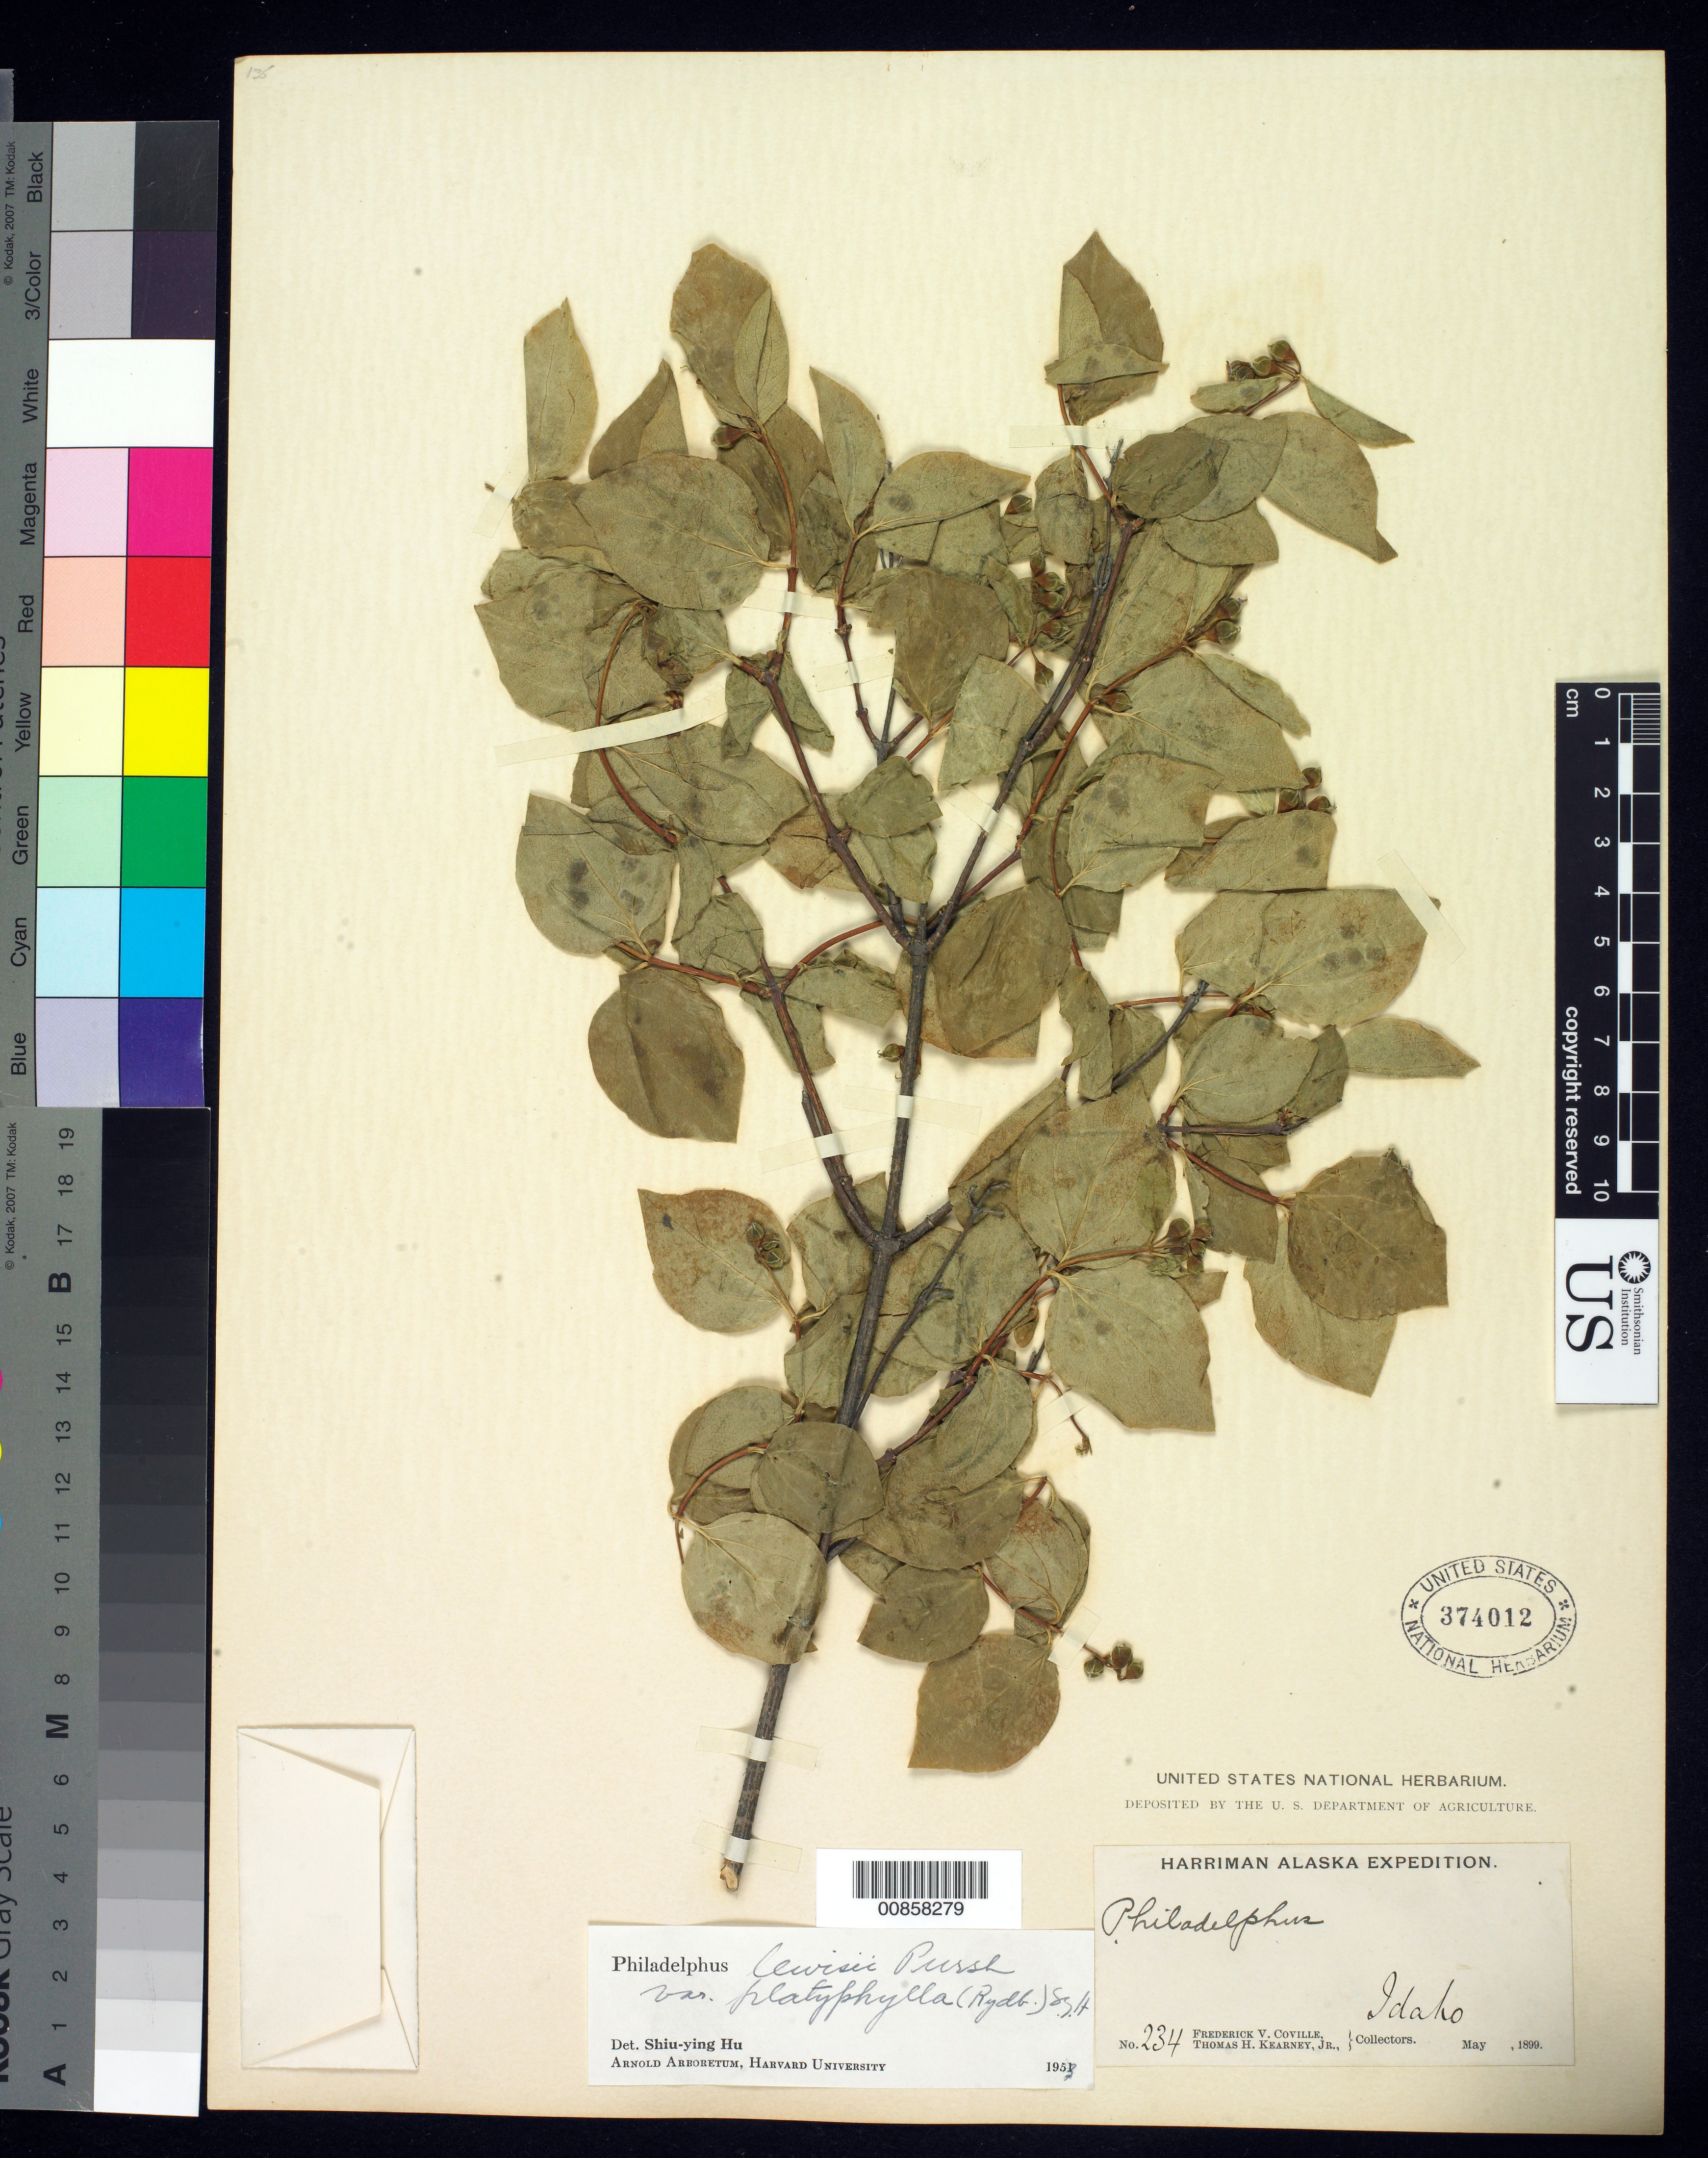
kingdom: Plantae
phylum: Tracheophyta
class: Magnoliopsida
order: Cornales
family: Hydrangeaceae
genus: Philadelphus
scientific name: Philadelphus lewisii var. platyphyllus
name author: (Rydb.) A.H. Moore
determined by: Hu, S. Y.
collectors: F. V. Coville & T. H. Kearney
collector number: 234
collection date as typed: May 1899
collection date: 1899-05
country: United States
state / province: Idaho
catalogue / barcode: US 374012